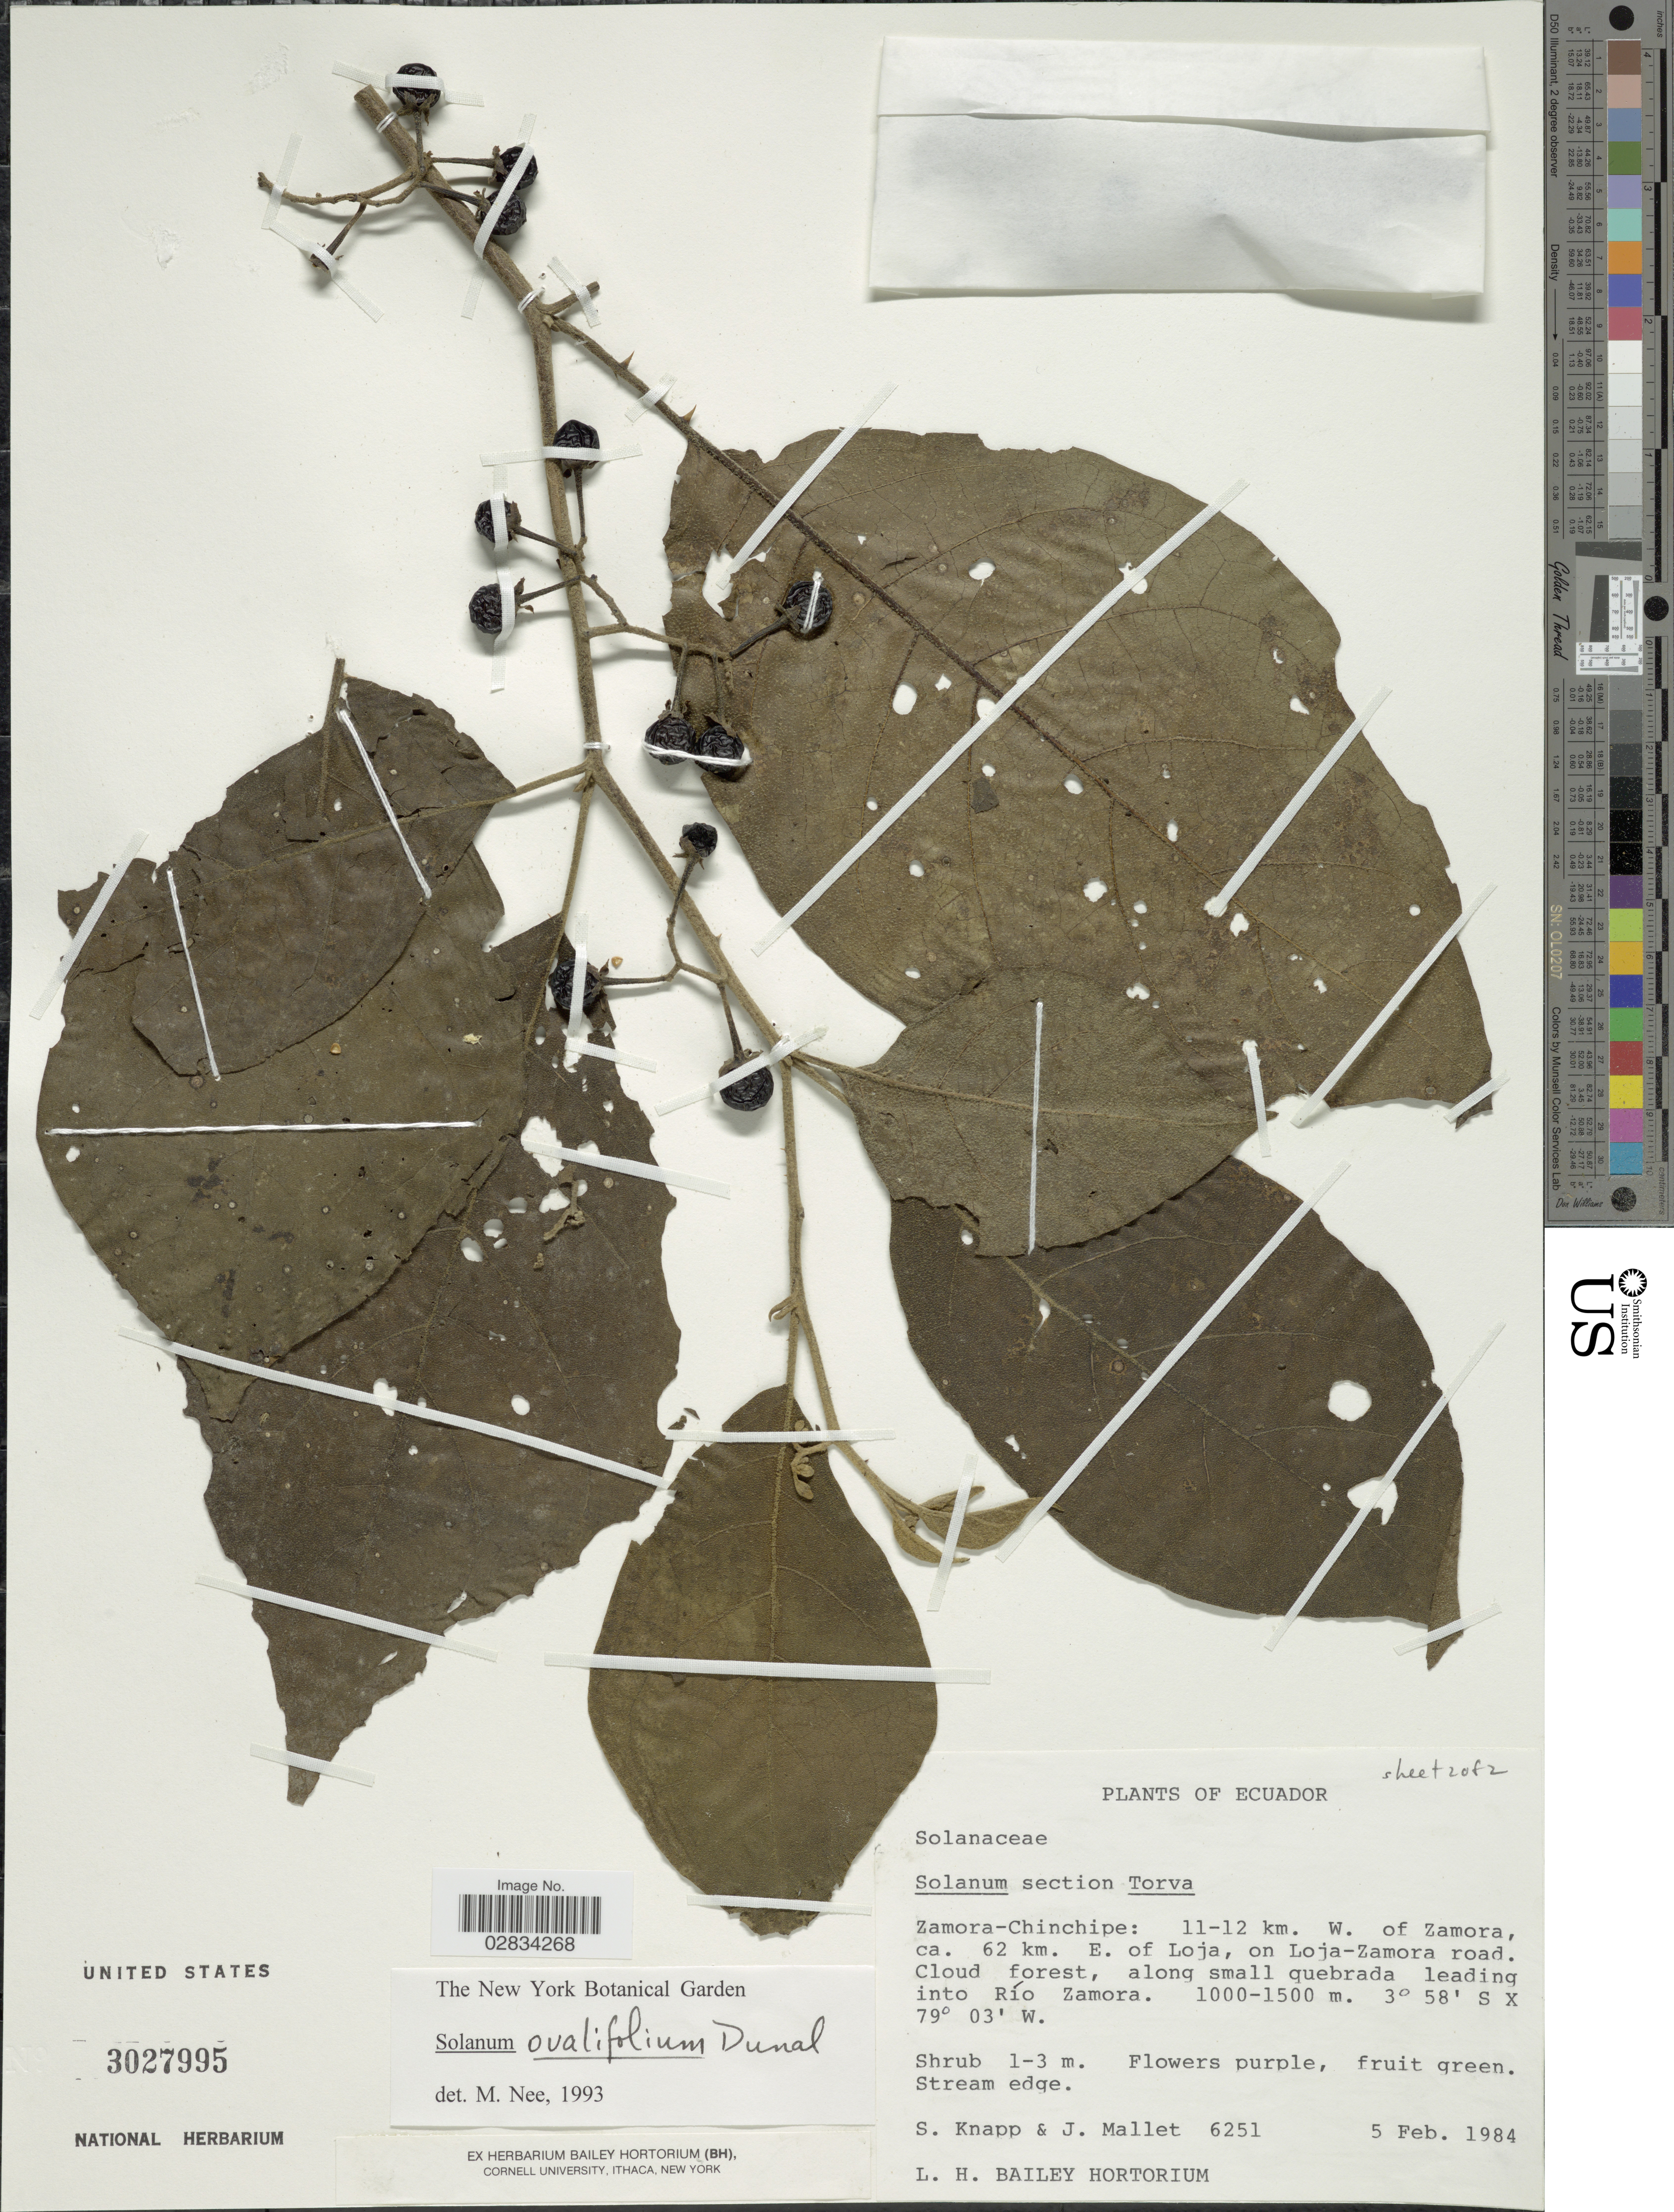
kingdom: Plantae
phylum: Tracheophyta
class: Magnoliopsida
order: Solanales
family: Solanaceae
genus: Solanum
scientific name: Solanum ovalifolium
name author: Dunal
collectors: S. Knapp & J. Mallet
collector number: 6251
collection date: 1984-02-05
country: Ecuador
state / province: Zamora-Chinchipe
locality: Zamora-Chinchipe: 11-12 km. W. of Zamora, ca. 62 km. E. of Loja, on Loja-Zamora road. Cloud forest, along small quebrada leading into Río Zamora.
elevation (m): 1000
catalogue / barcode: US 3027995